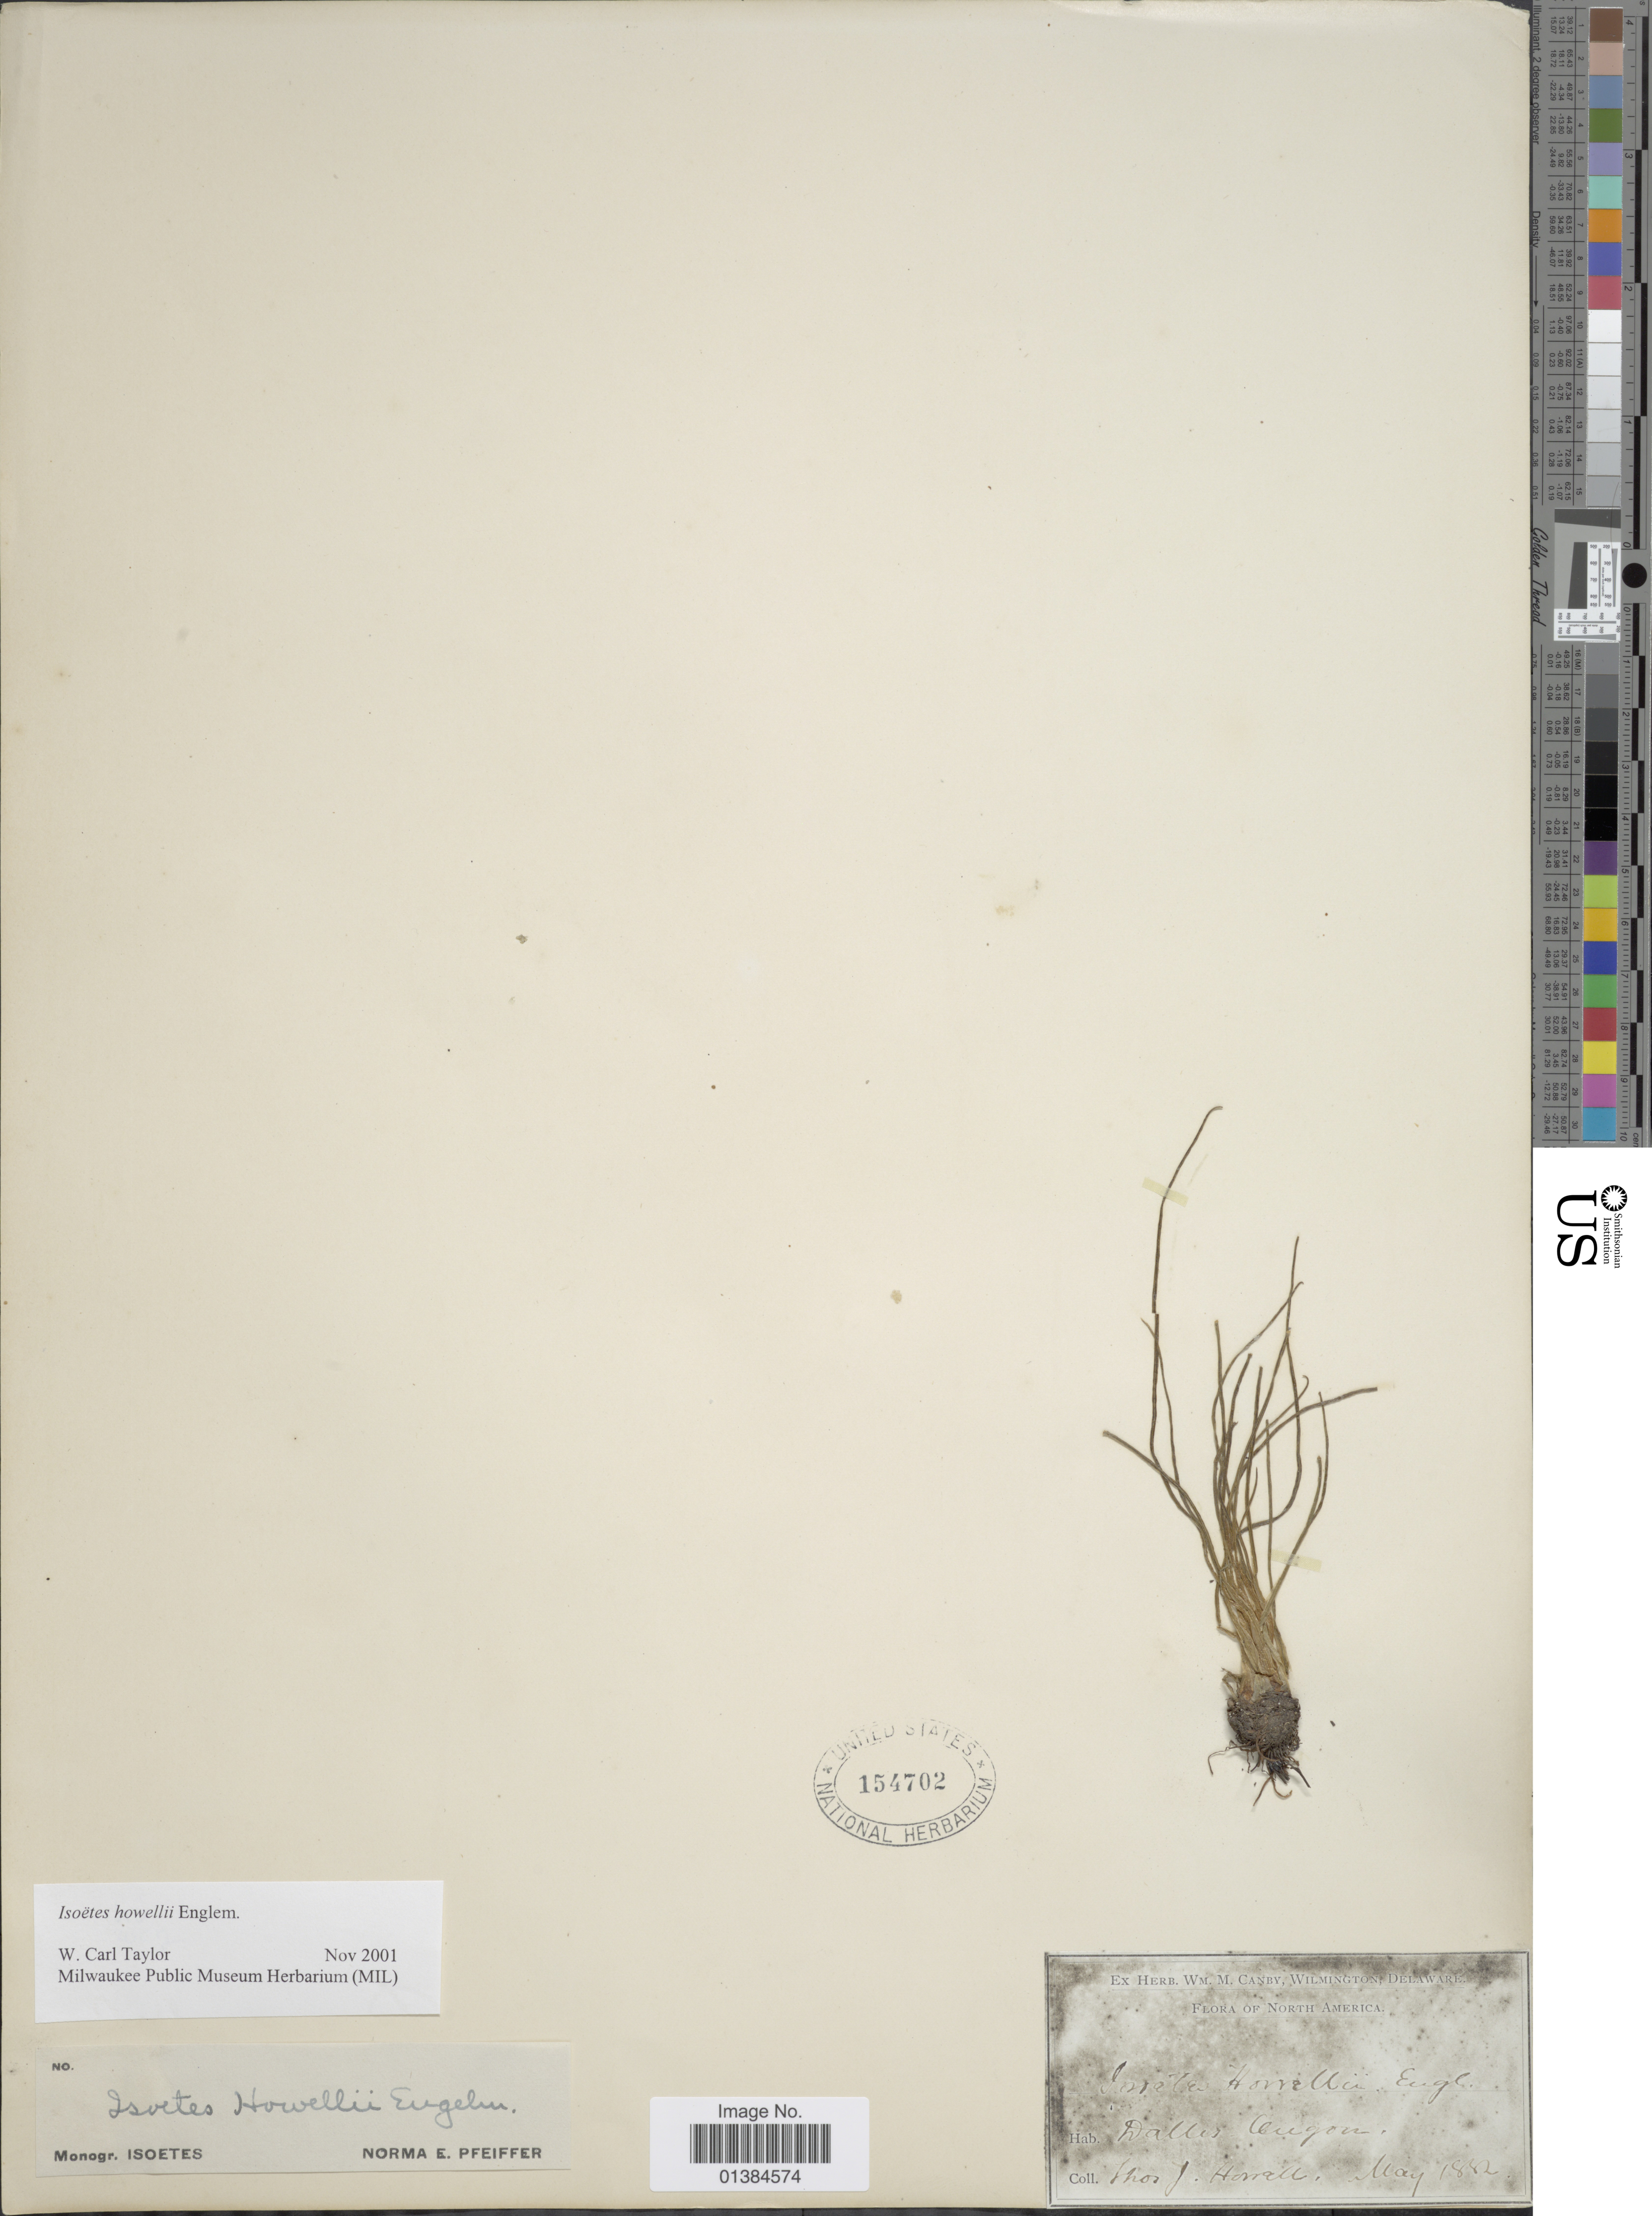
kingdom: Plantae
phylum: Tracheophyta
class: Lycopodiopsida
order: Isoetales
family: Isoetaceae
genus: Isoetes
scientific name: Isoetes howellii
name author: Engelm.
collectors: T. J. Howell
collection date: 1882-05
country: United States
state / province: Oregon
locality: Dalles.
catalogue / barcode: US 154702